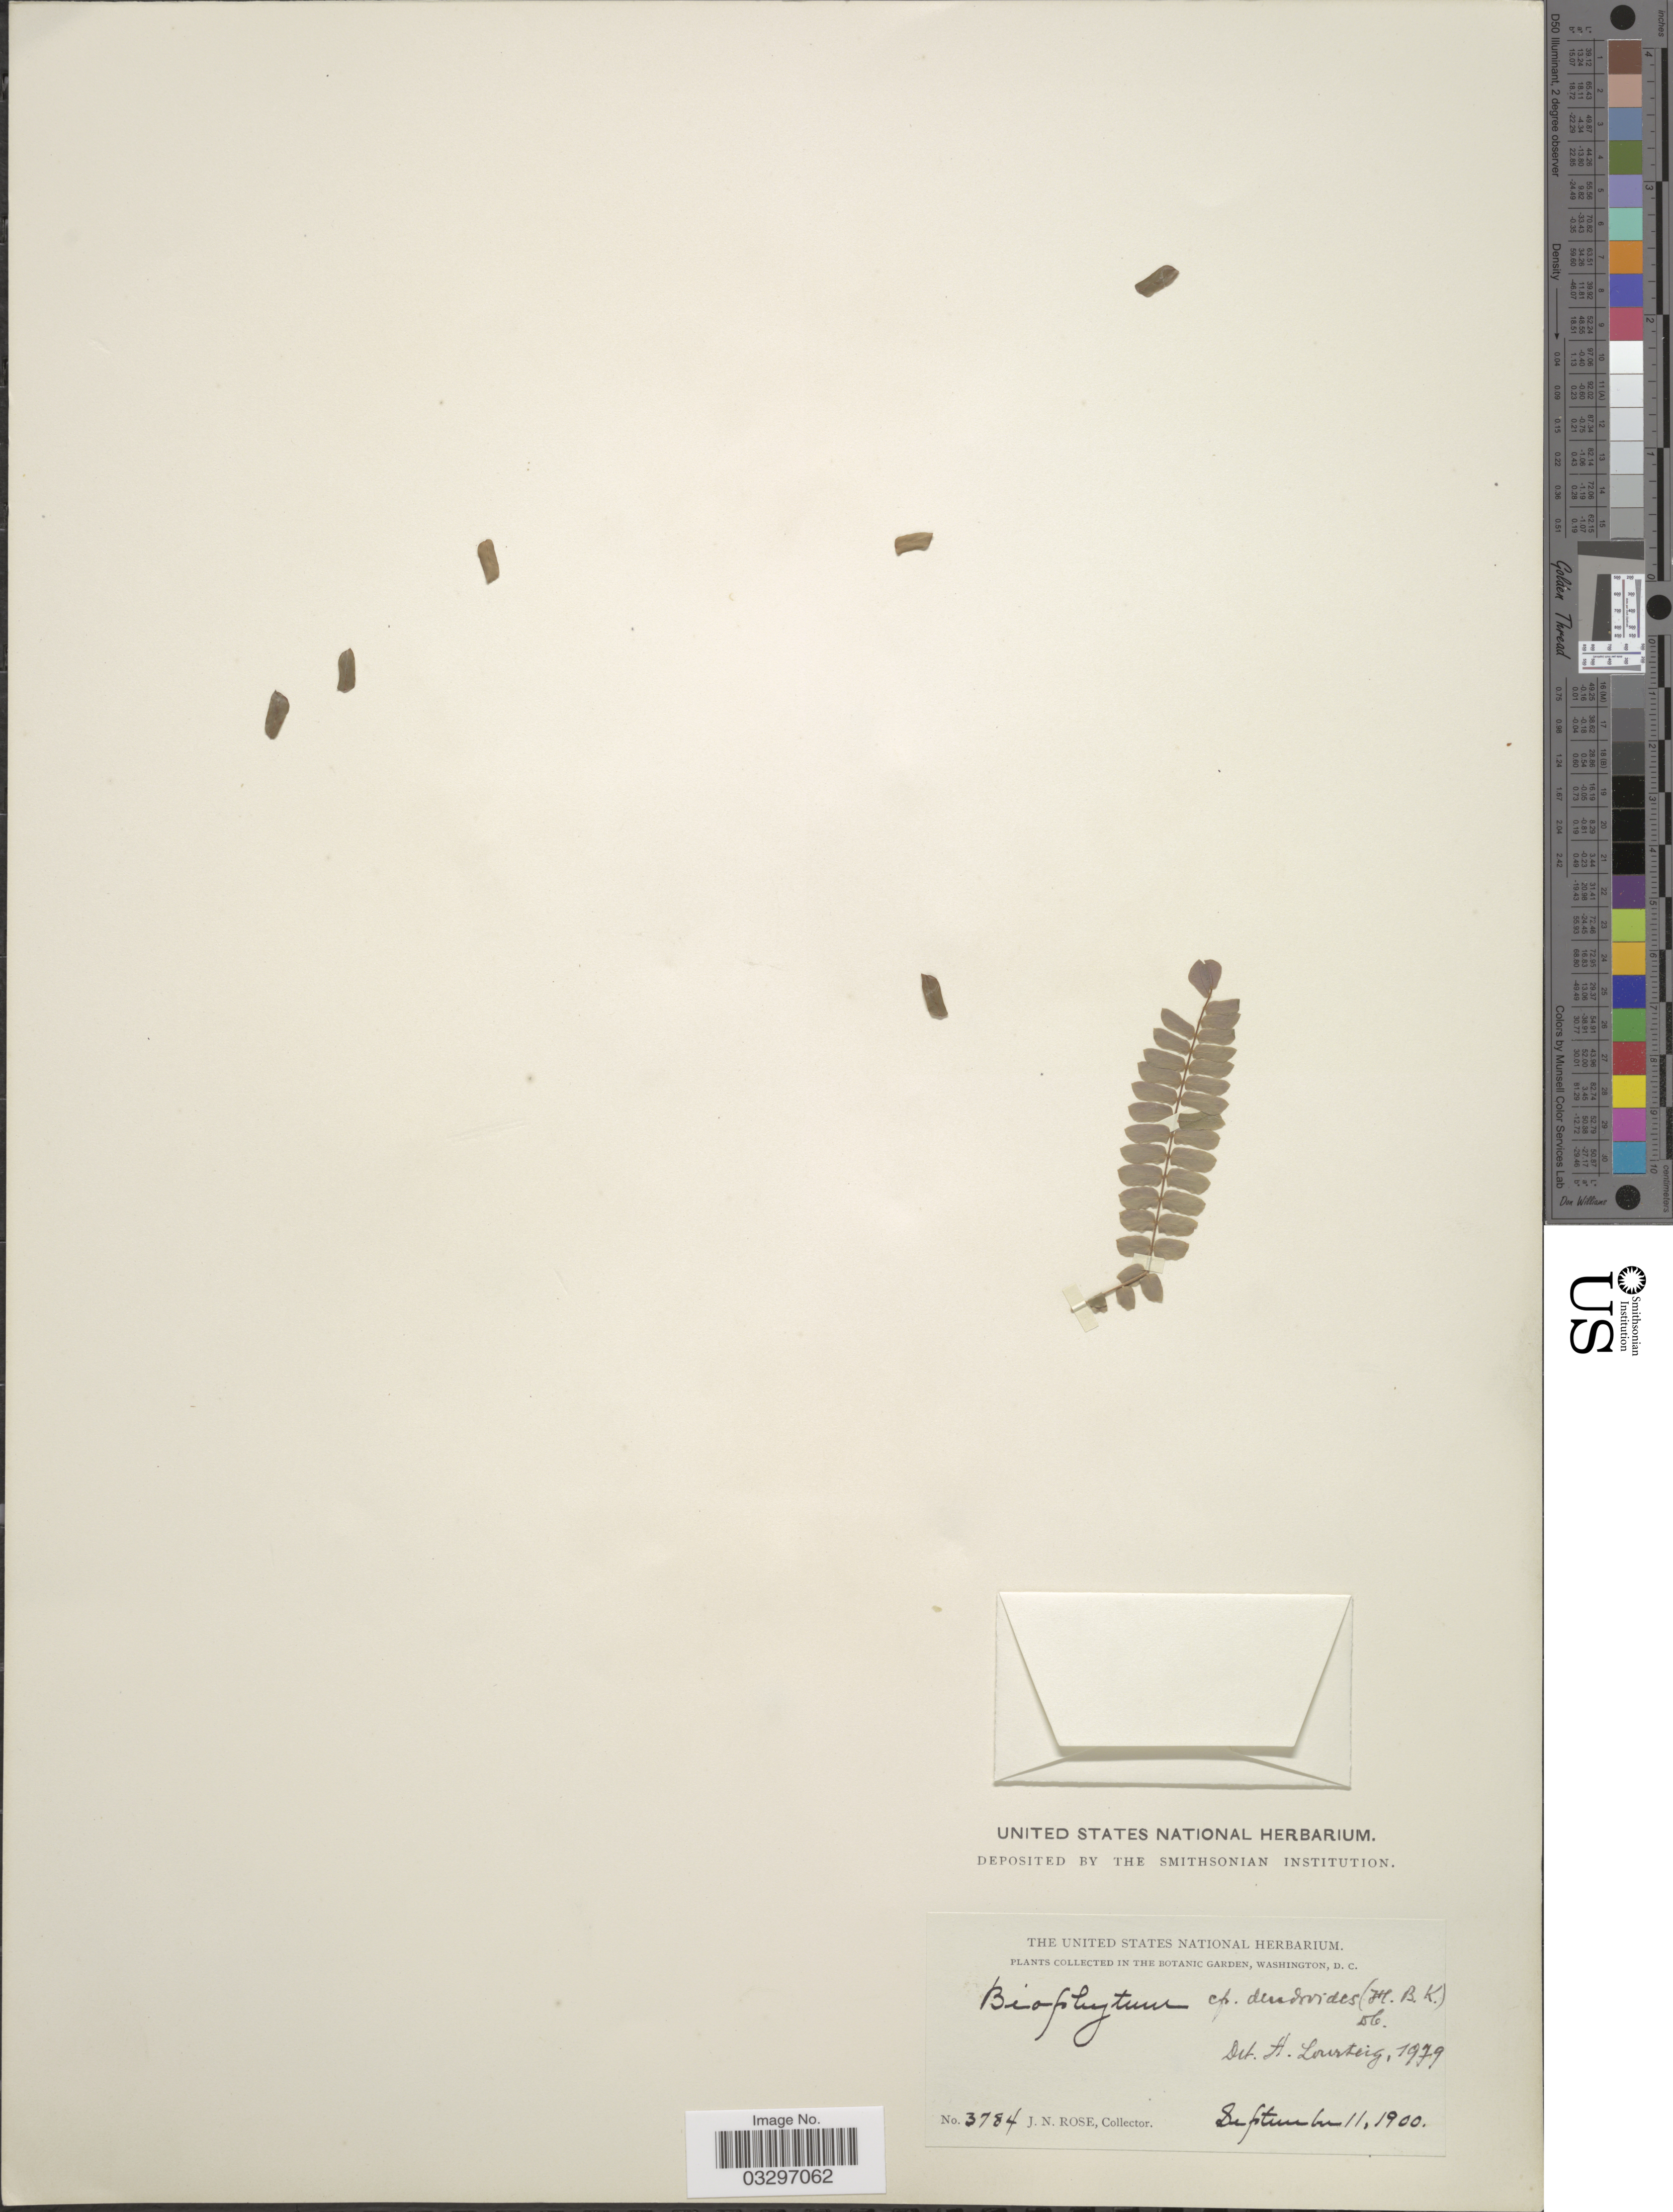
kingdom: Plantae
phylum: Tracheophyta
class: Magnoliopsida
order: Oxalidales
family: Oxalidaceae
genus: Biophytum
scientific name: Biophytum dendroides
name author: (Kunth) DC.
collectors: J. N. Rose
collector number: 3784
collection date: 1900-09-11